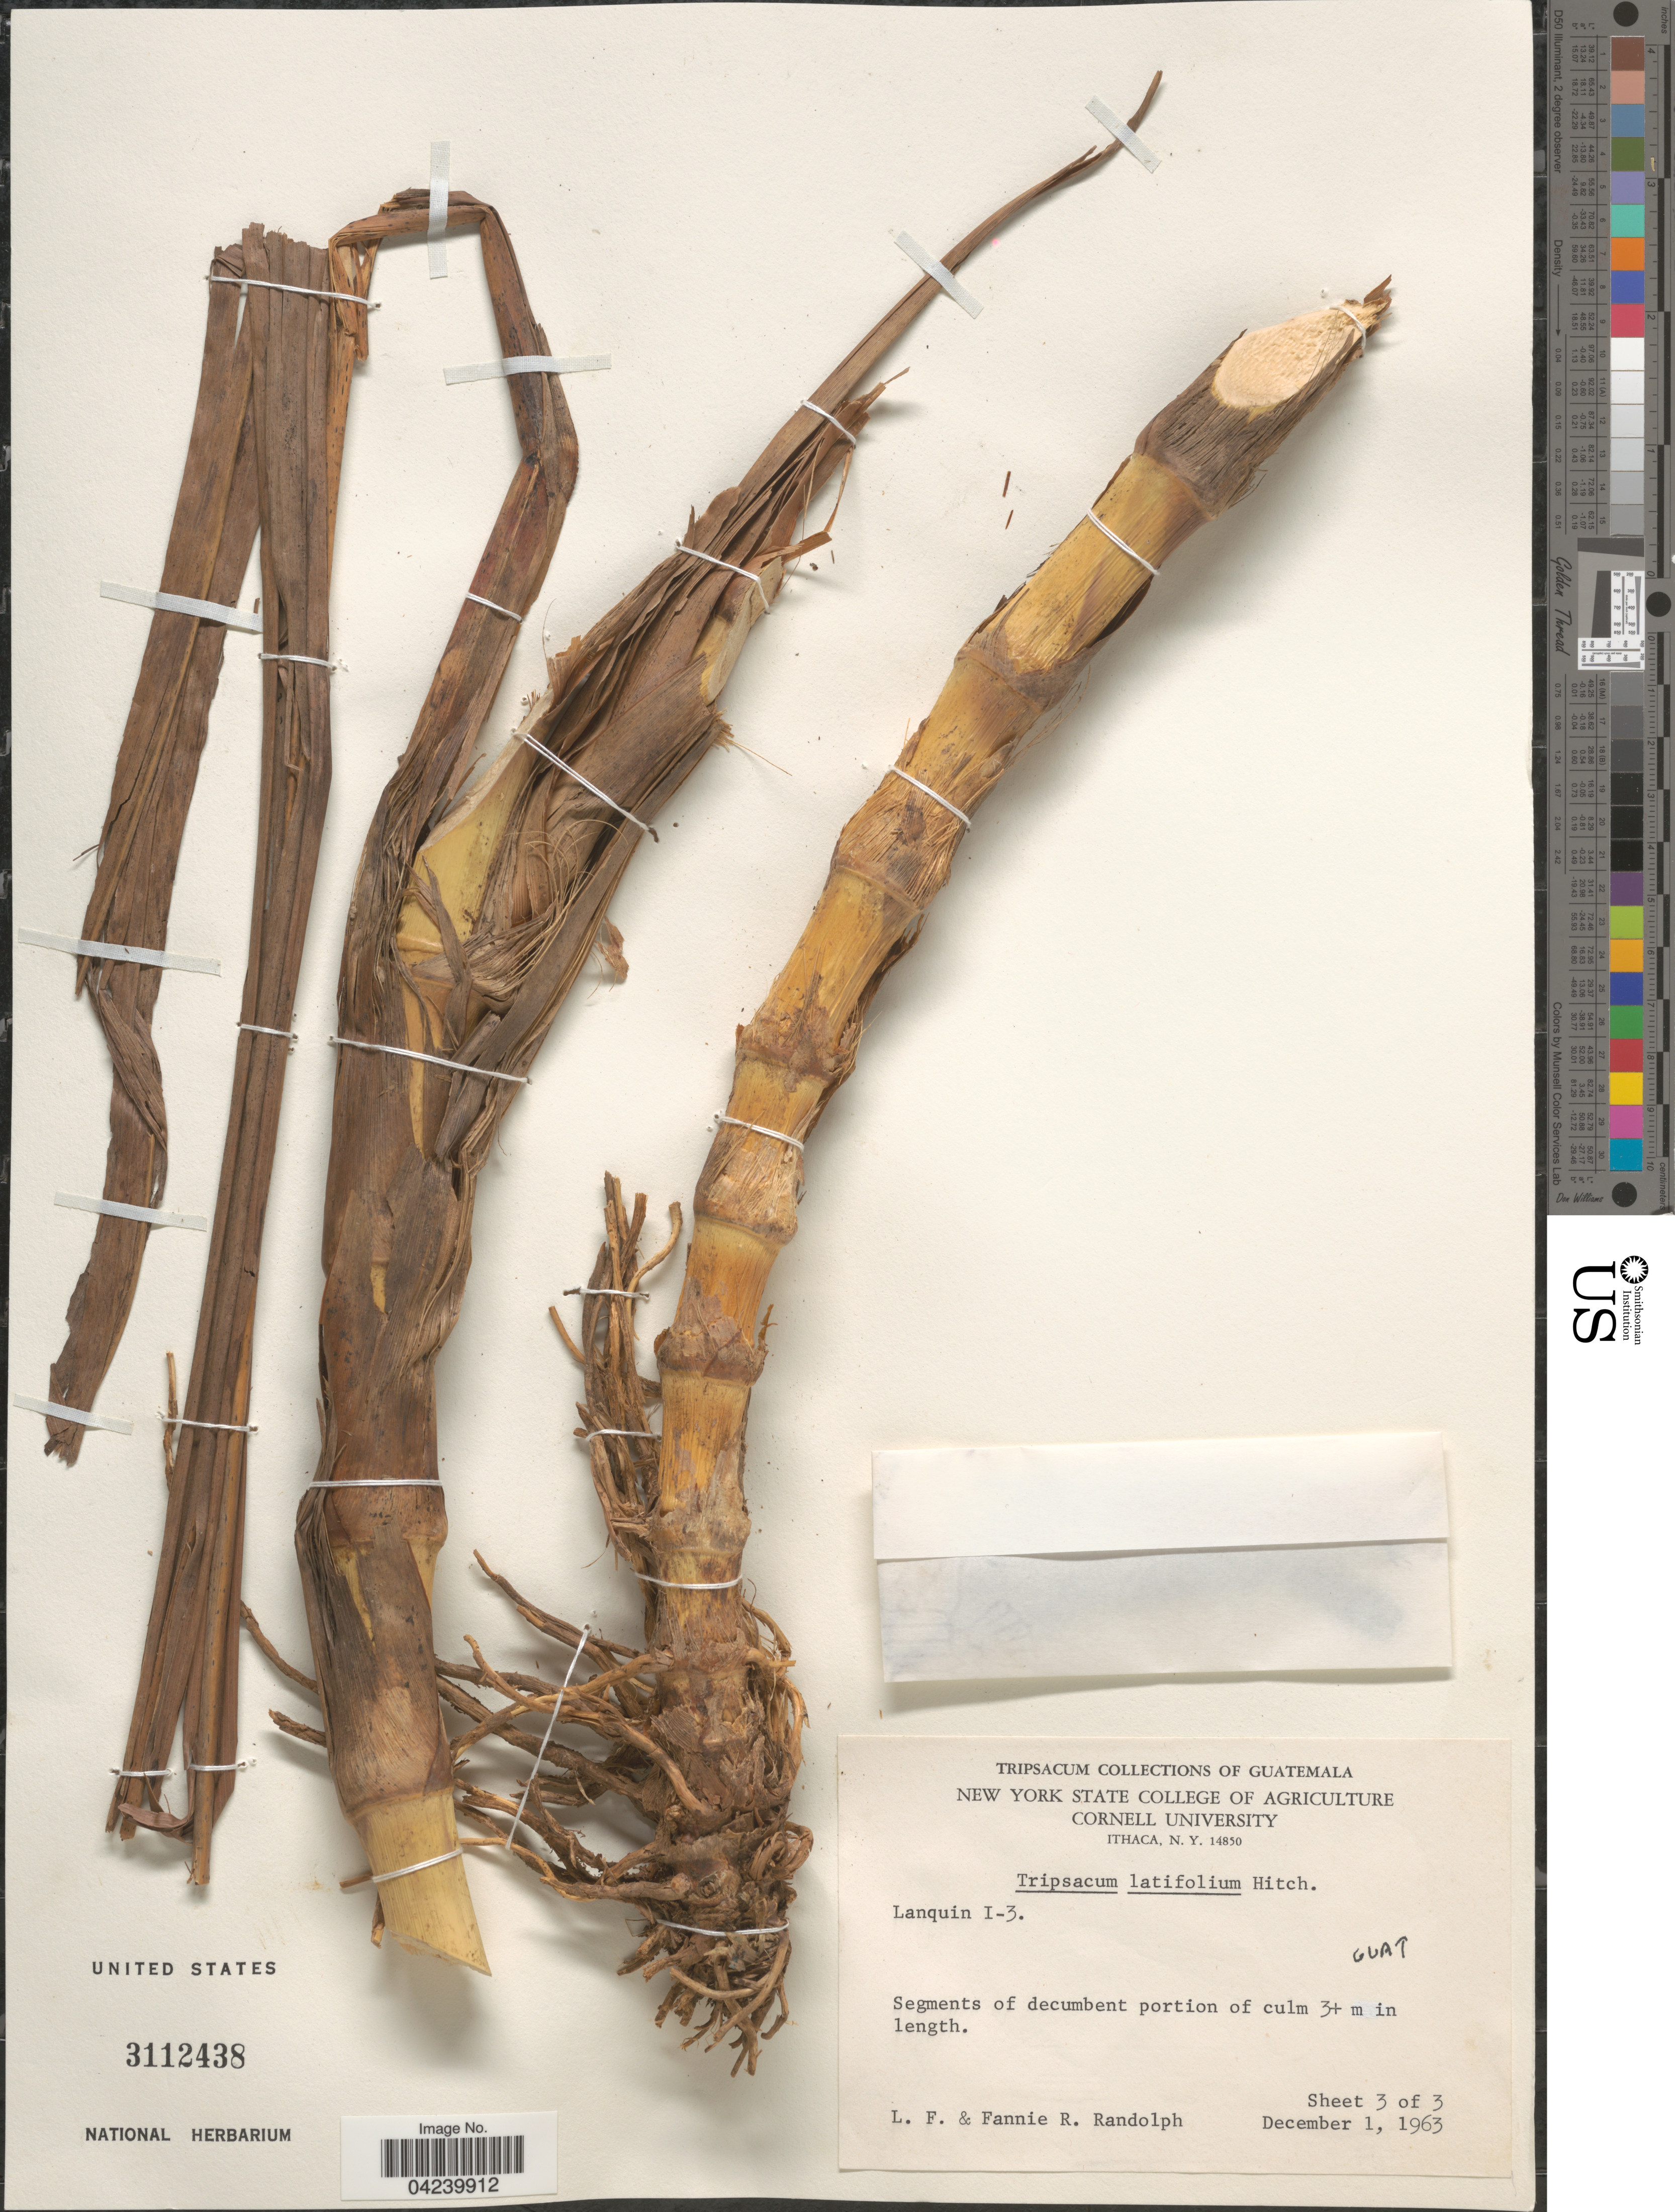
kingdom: Plantae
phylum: Tracheophyta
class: Liliopsida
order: Poales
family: Poaceae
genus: Tripsacum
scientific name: Tripsacum latifolium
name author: Hitchc.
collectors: L. F. Randolph & F. Randolph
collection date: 1963-12-01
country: Guatemala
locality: Lanquin I-3 [unsure placement].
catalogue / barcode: US 3112438